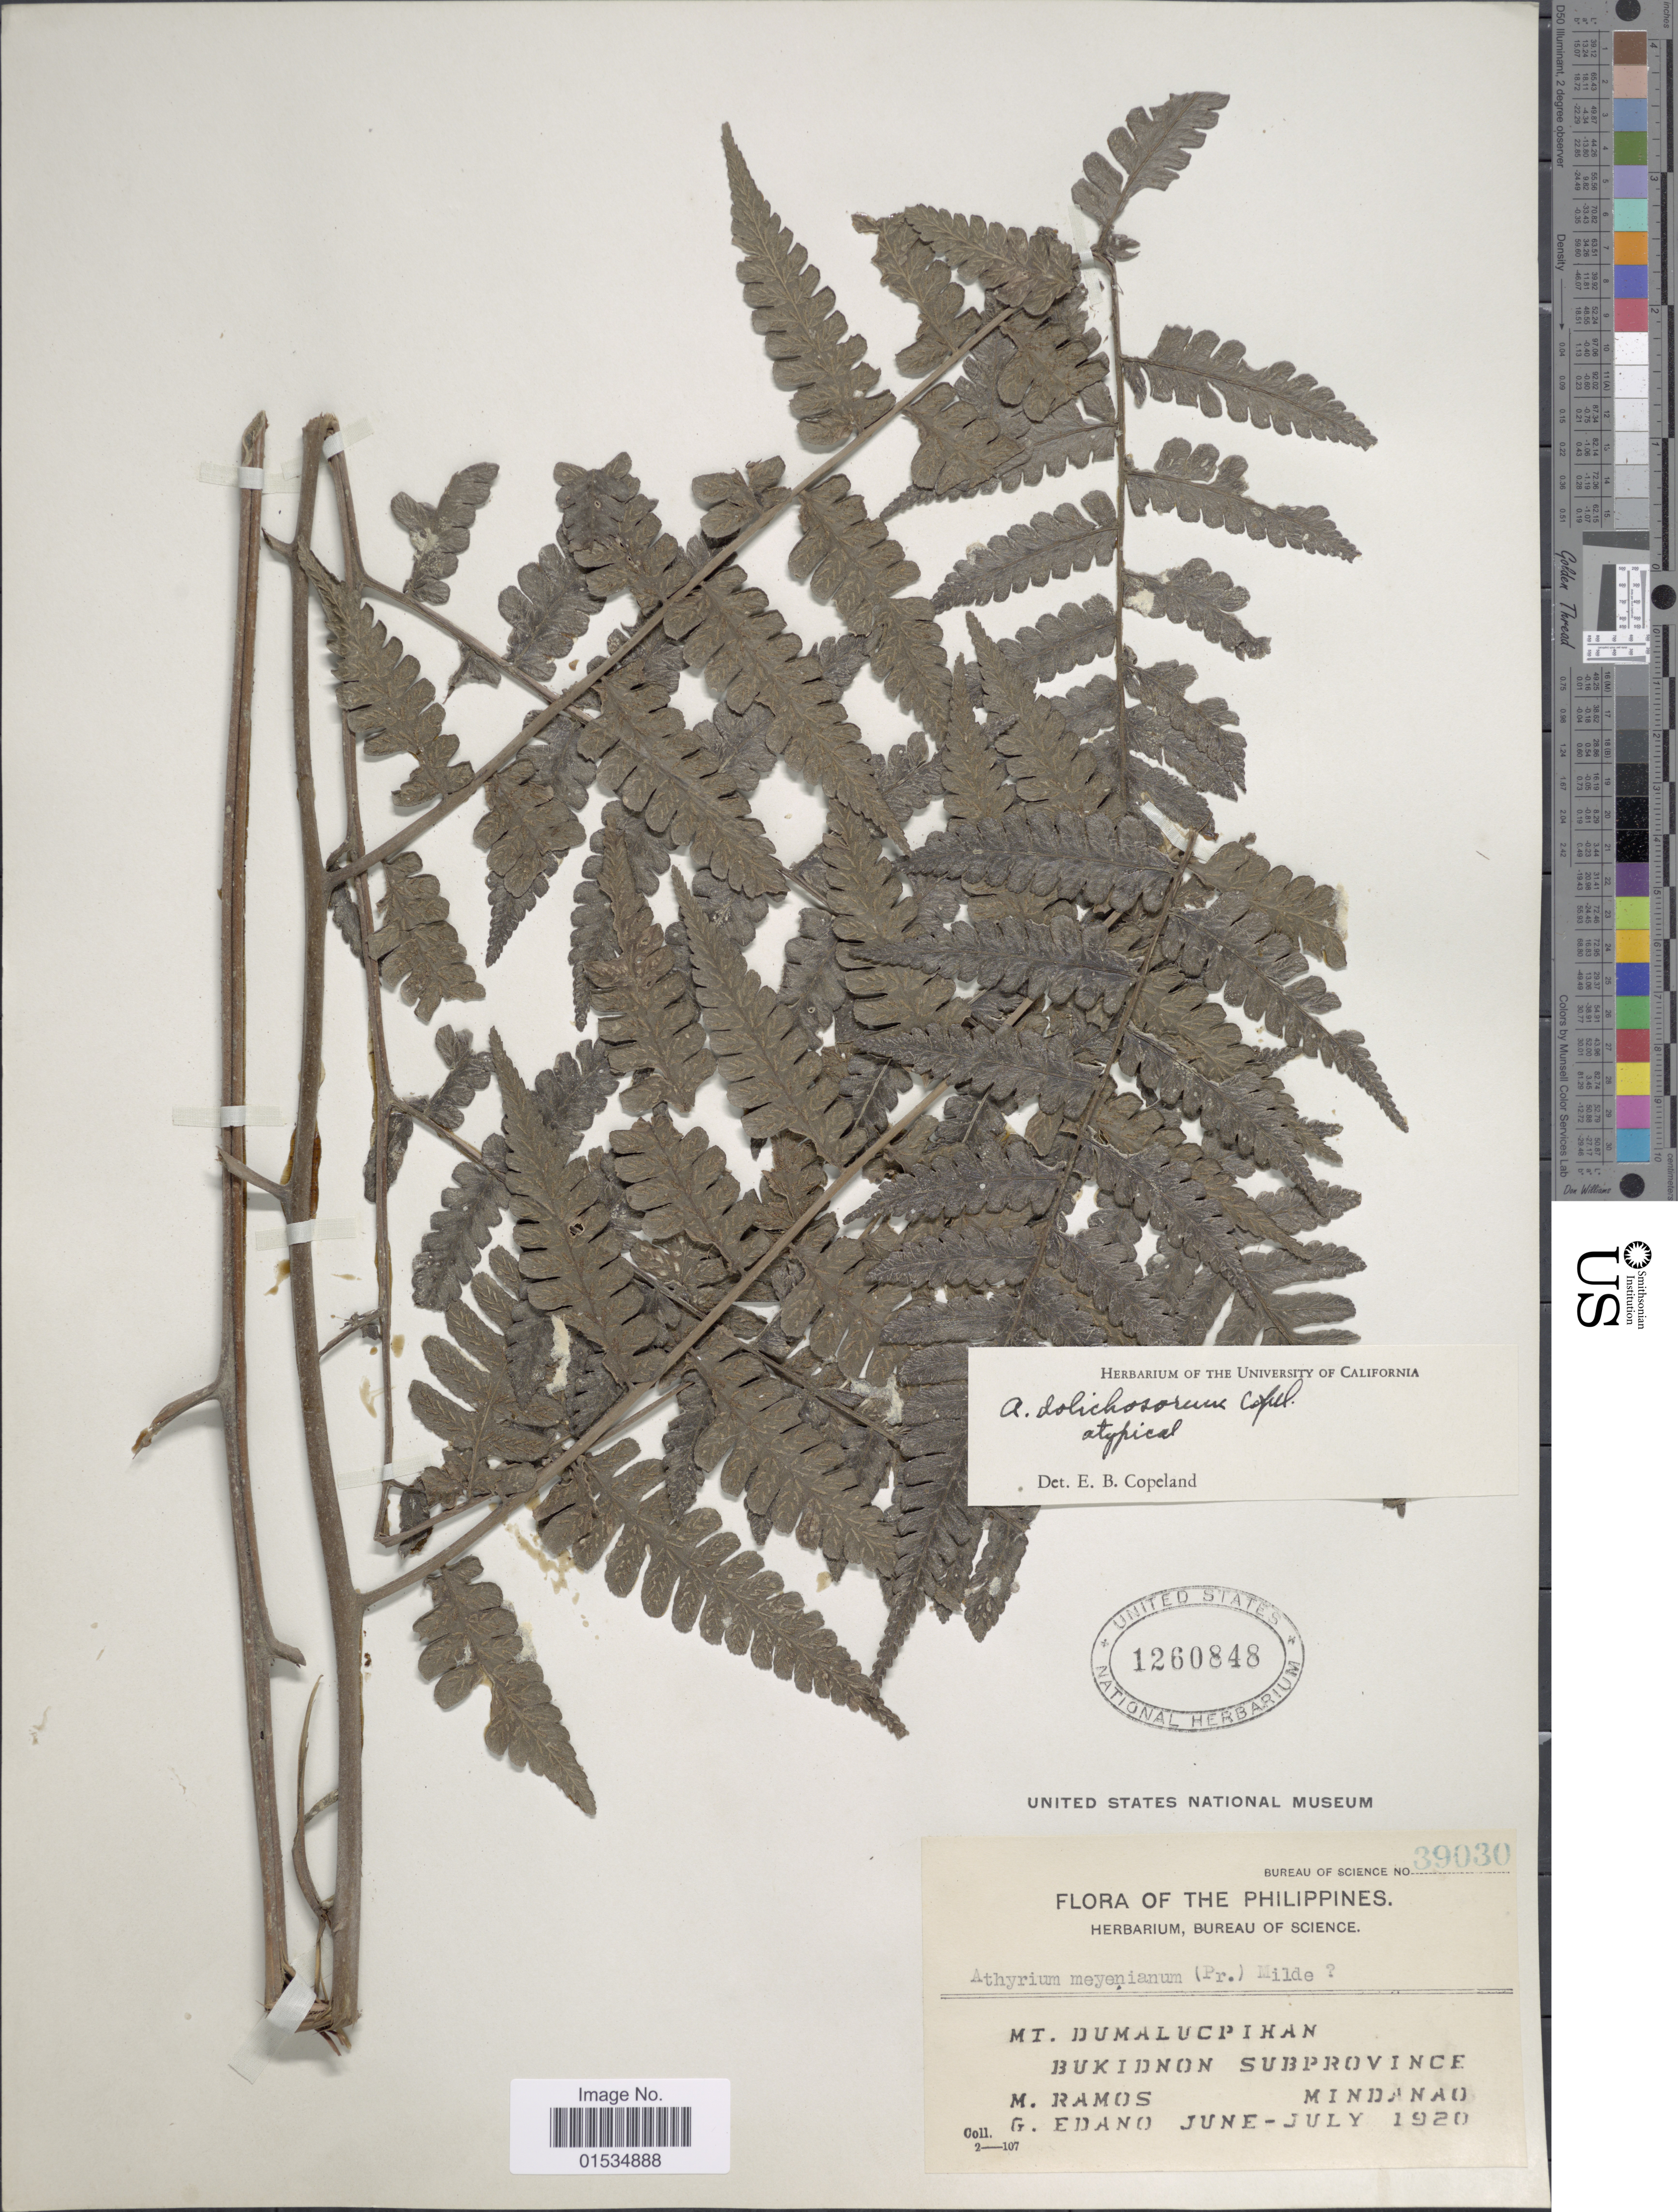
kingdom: Plantae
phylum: Tracheophyta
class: Polypodiopsida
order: Polypodiales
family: Athyriaceae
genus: Diplazium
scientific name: Diplazium dolichosorum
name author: Copel.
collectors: M. Ramos & G. Edaño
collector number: Bureau of Science 39030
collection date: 1920-06/1920-07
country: Philippines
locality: Mt. Dumalucpuhan, Bukidnon Subprovince, Mindanao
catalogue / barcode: US 1260848